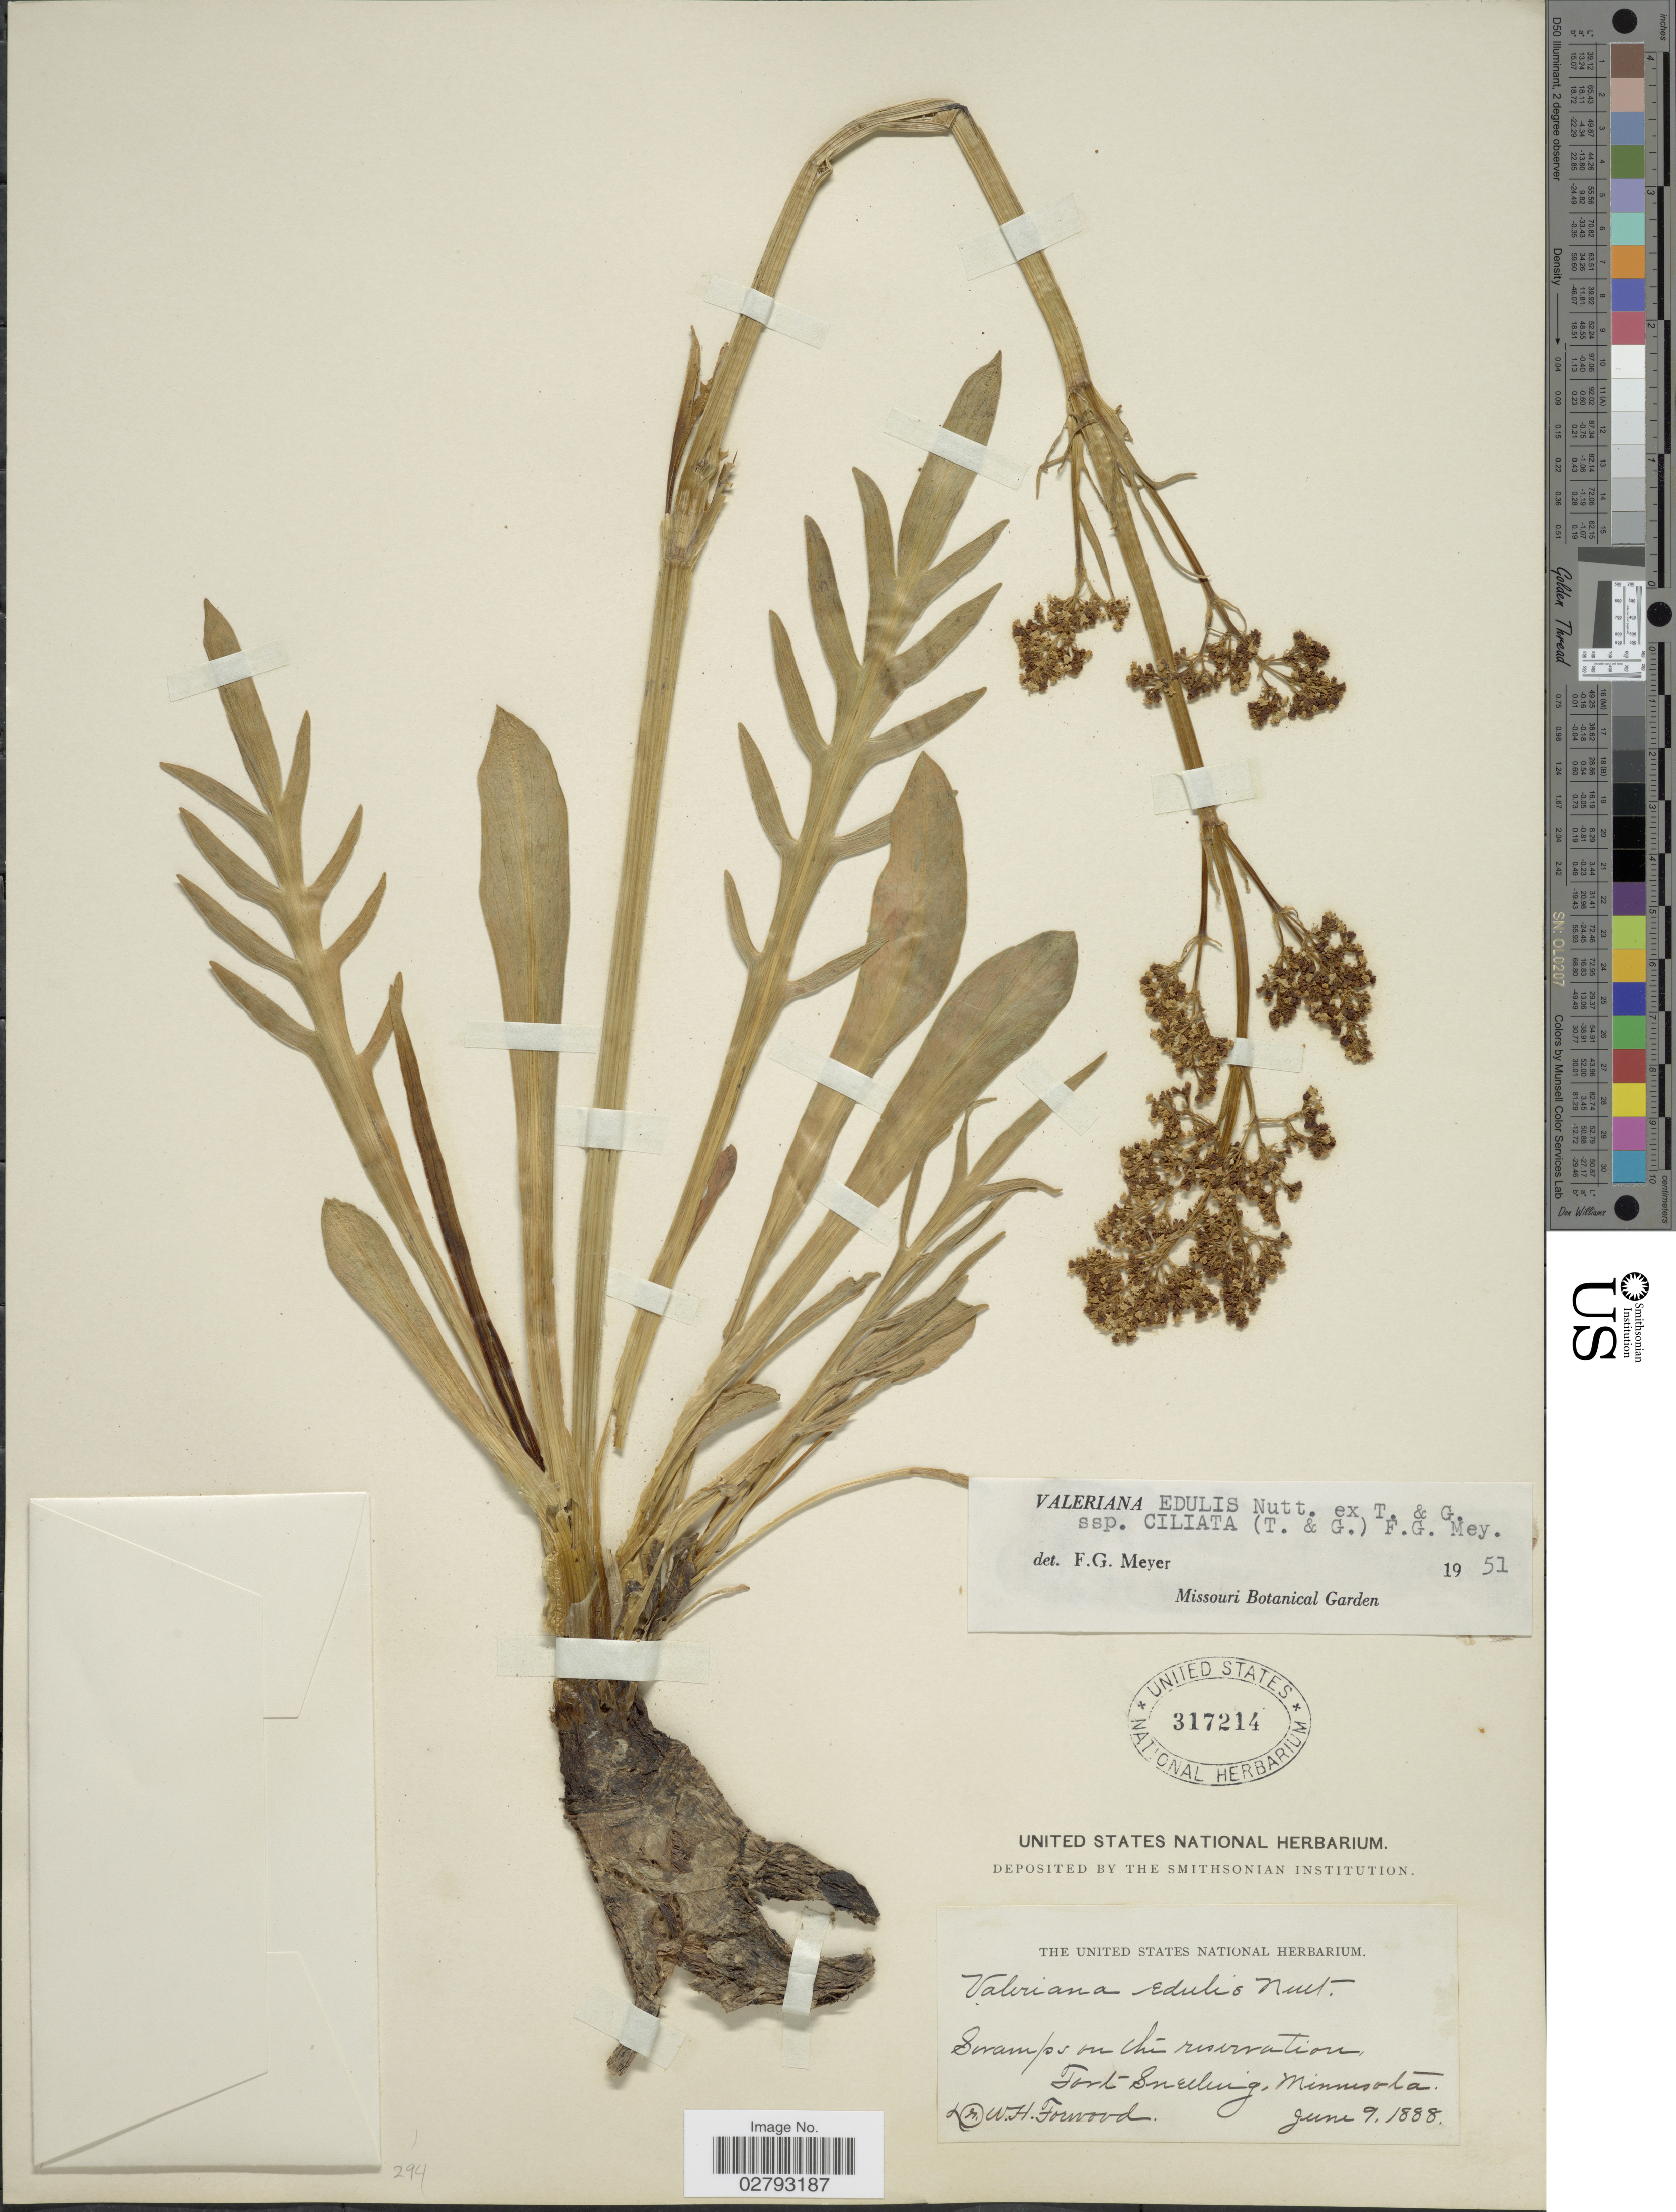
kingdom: Plantae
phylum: Tracheophyta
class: Magnoliopsida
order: Dipsacales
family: Caprifoliaceae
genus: Valeriana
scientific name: Valeriana edulis var. ciliata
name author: (F.G. Mey.) Cronquist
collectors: W. Forwood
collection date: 1888-06-09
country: United States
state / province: Minnesota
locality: Swamps on the reservation, Fort Snelling.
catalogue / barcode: US 317214